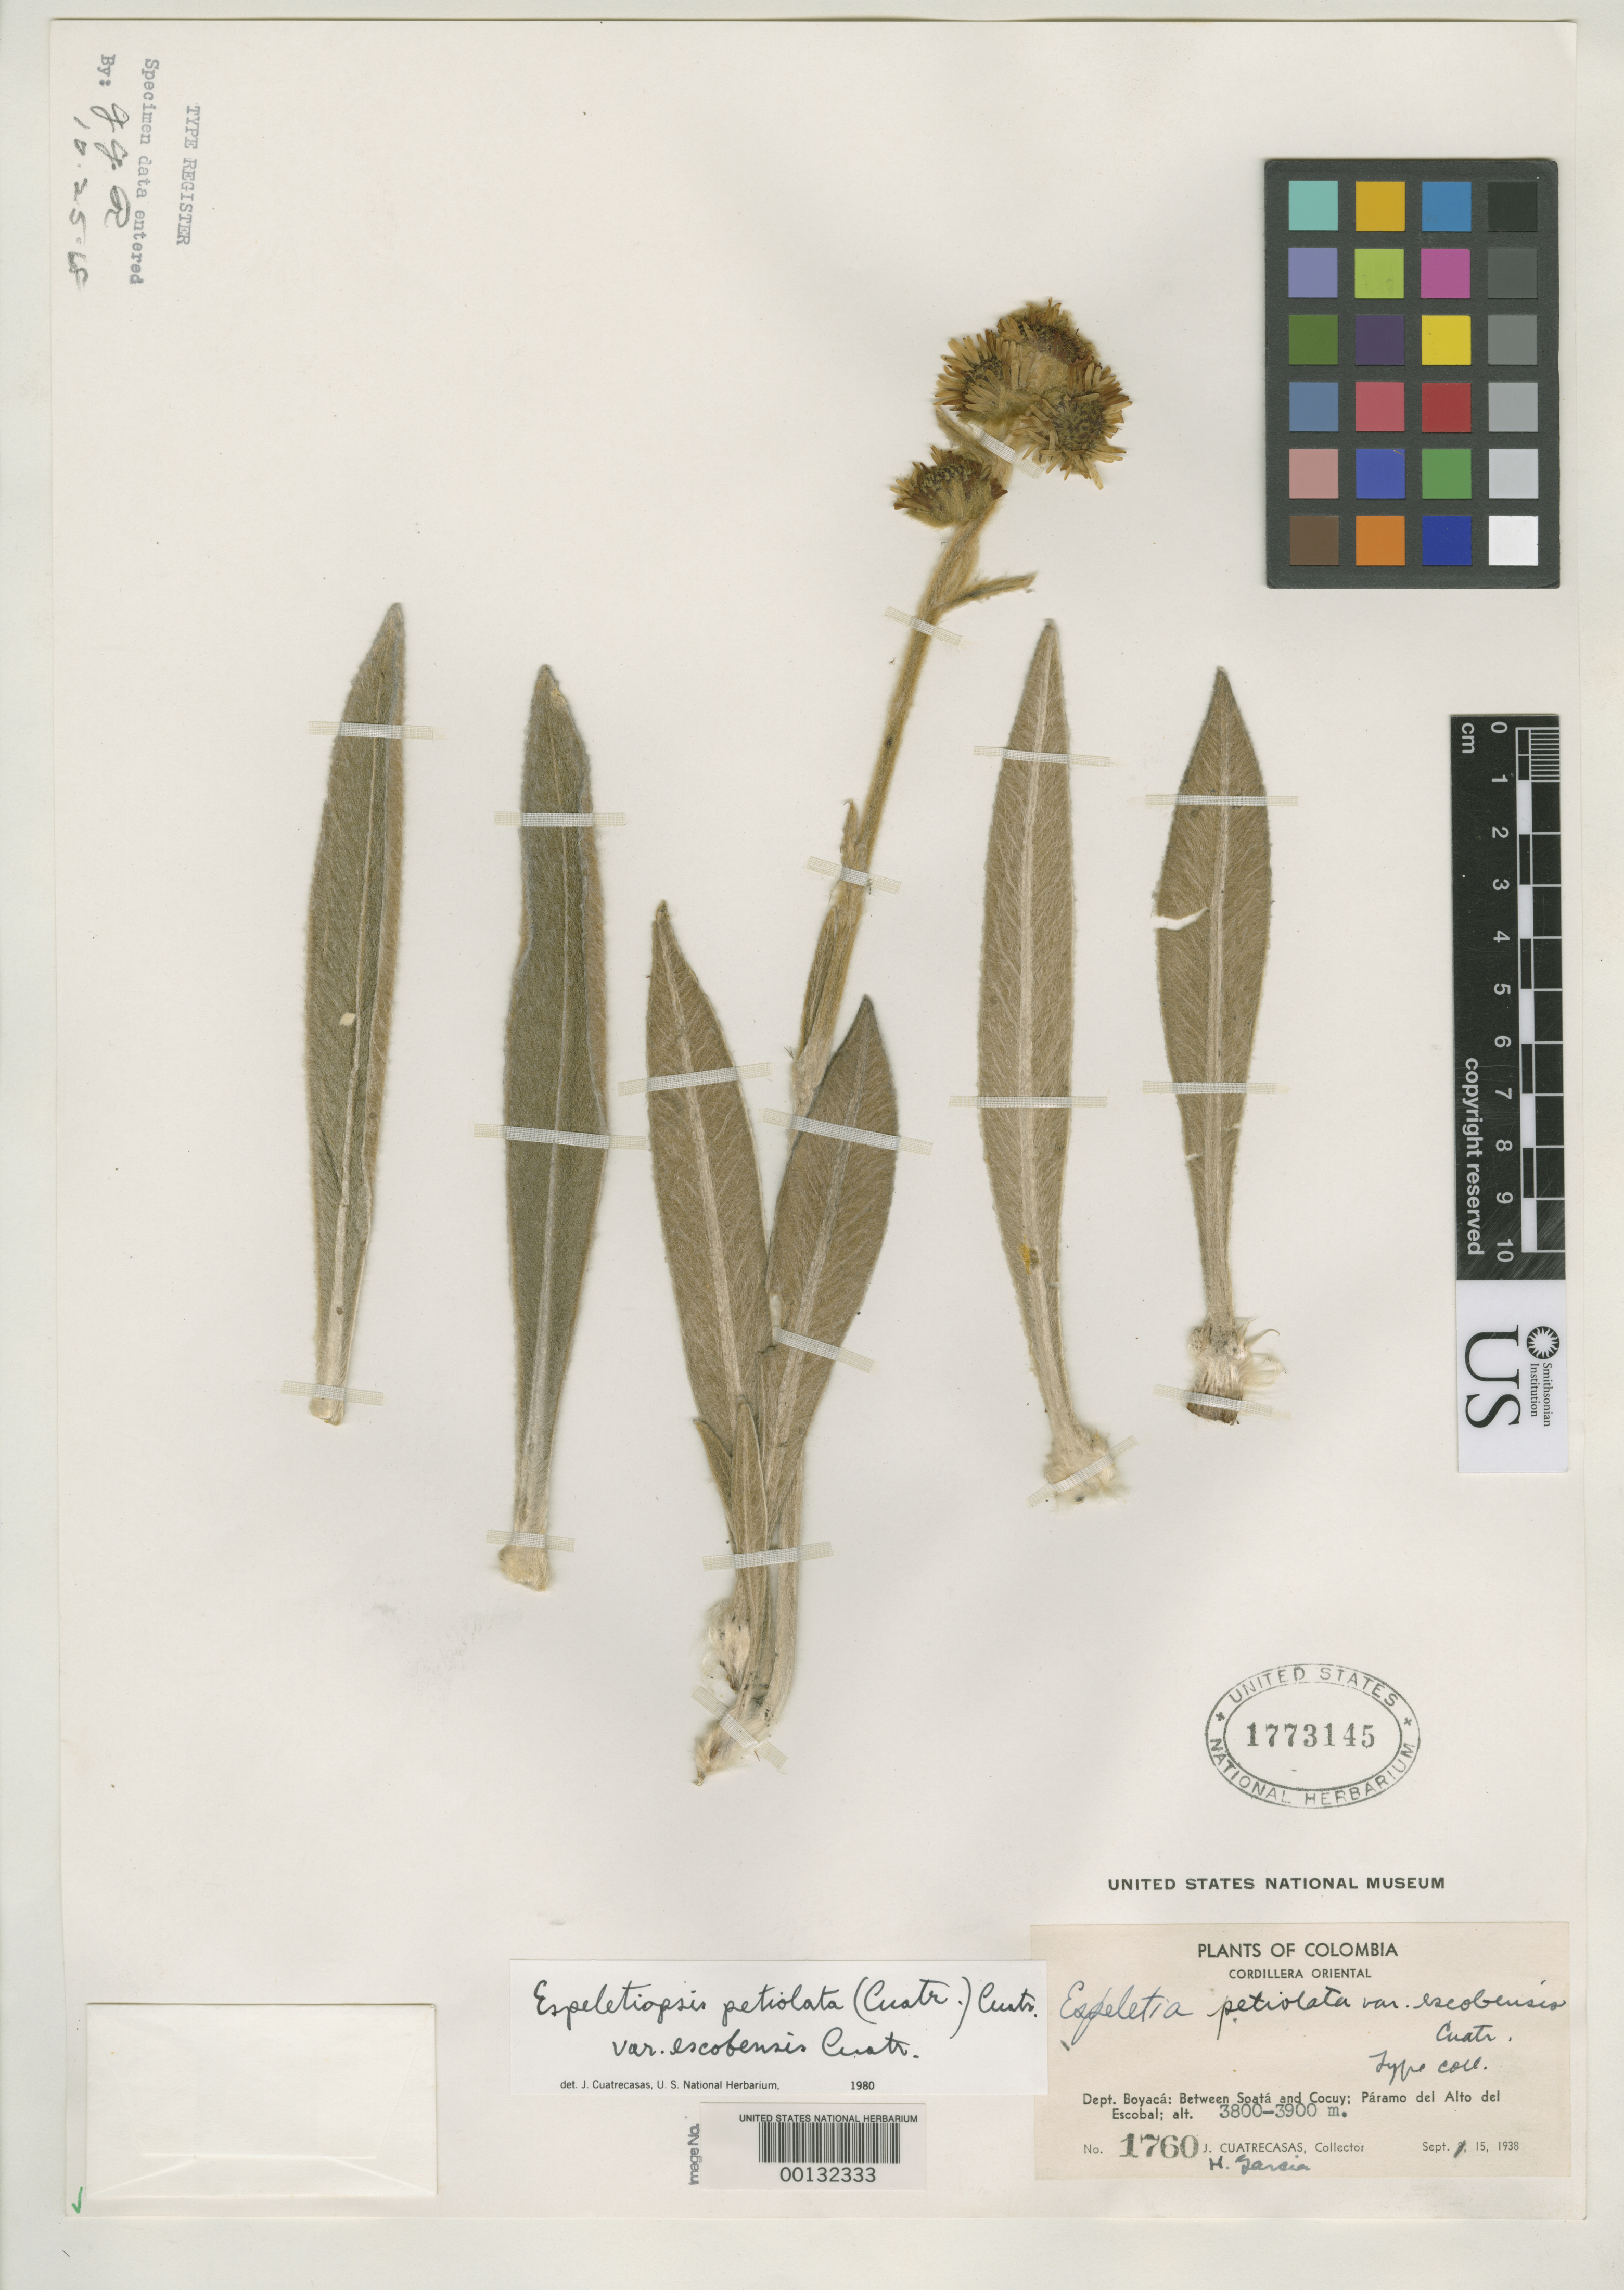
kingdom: Plantae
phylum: Tracheophyta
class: Magnoliopsida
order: Asterales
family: Asteraceae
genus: Espeletia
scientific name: Espeletia petiolata var. escobensis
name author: Cuatrec.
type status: Isotype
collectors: J. Cuatrecasas & H. García Barriga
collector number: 1760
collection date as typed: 15 Jul 1938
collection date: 1938-07-15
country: Colombia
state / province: Boyacá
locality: Cordillera Oriental, between Soata and Cocoy, Páramo del Alto del Escobal.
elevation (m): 3800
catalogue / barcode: US 1773145